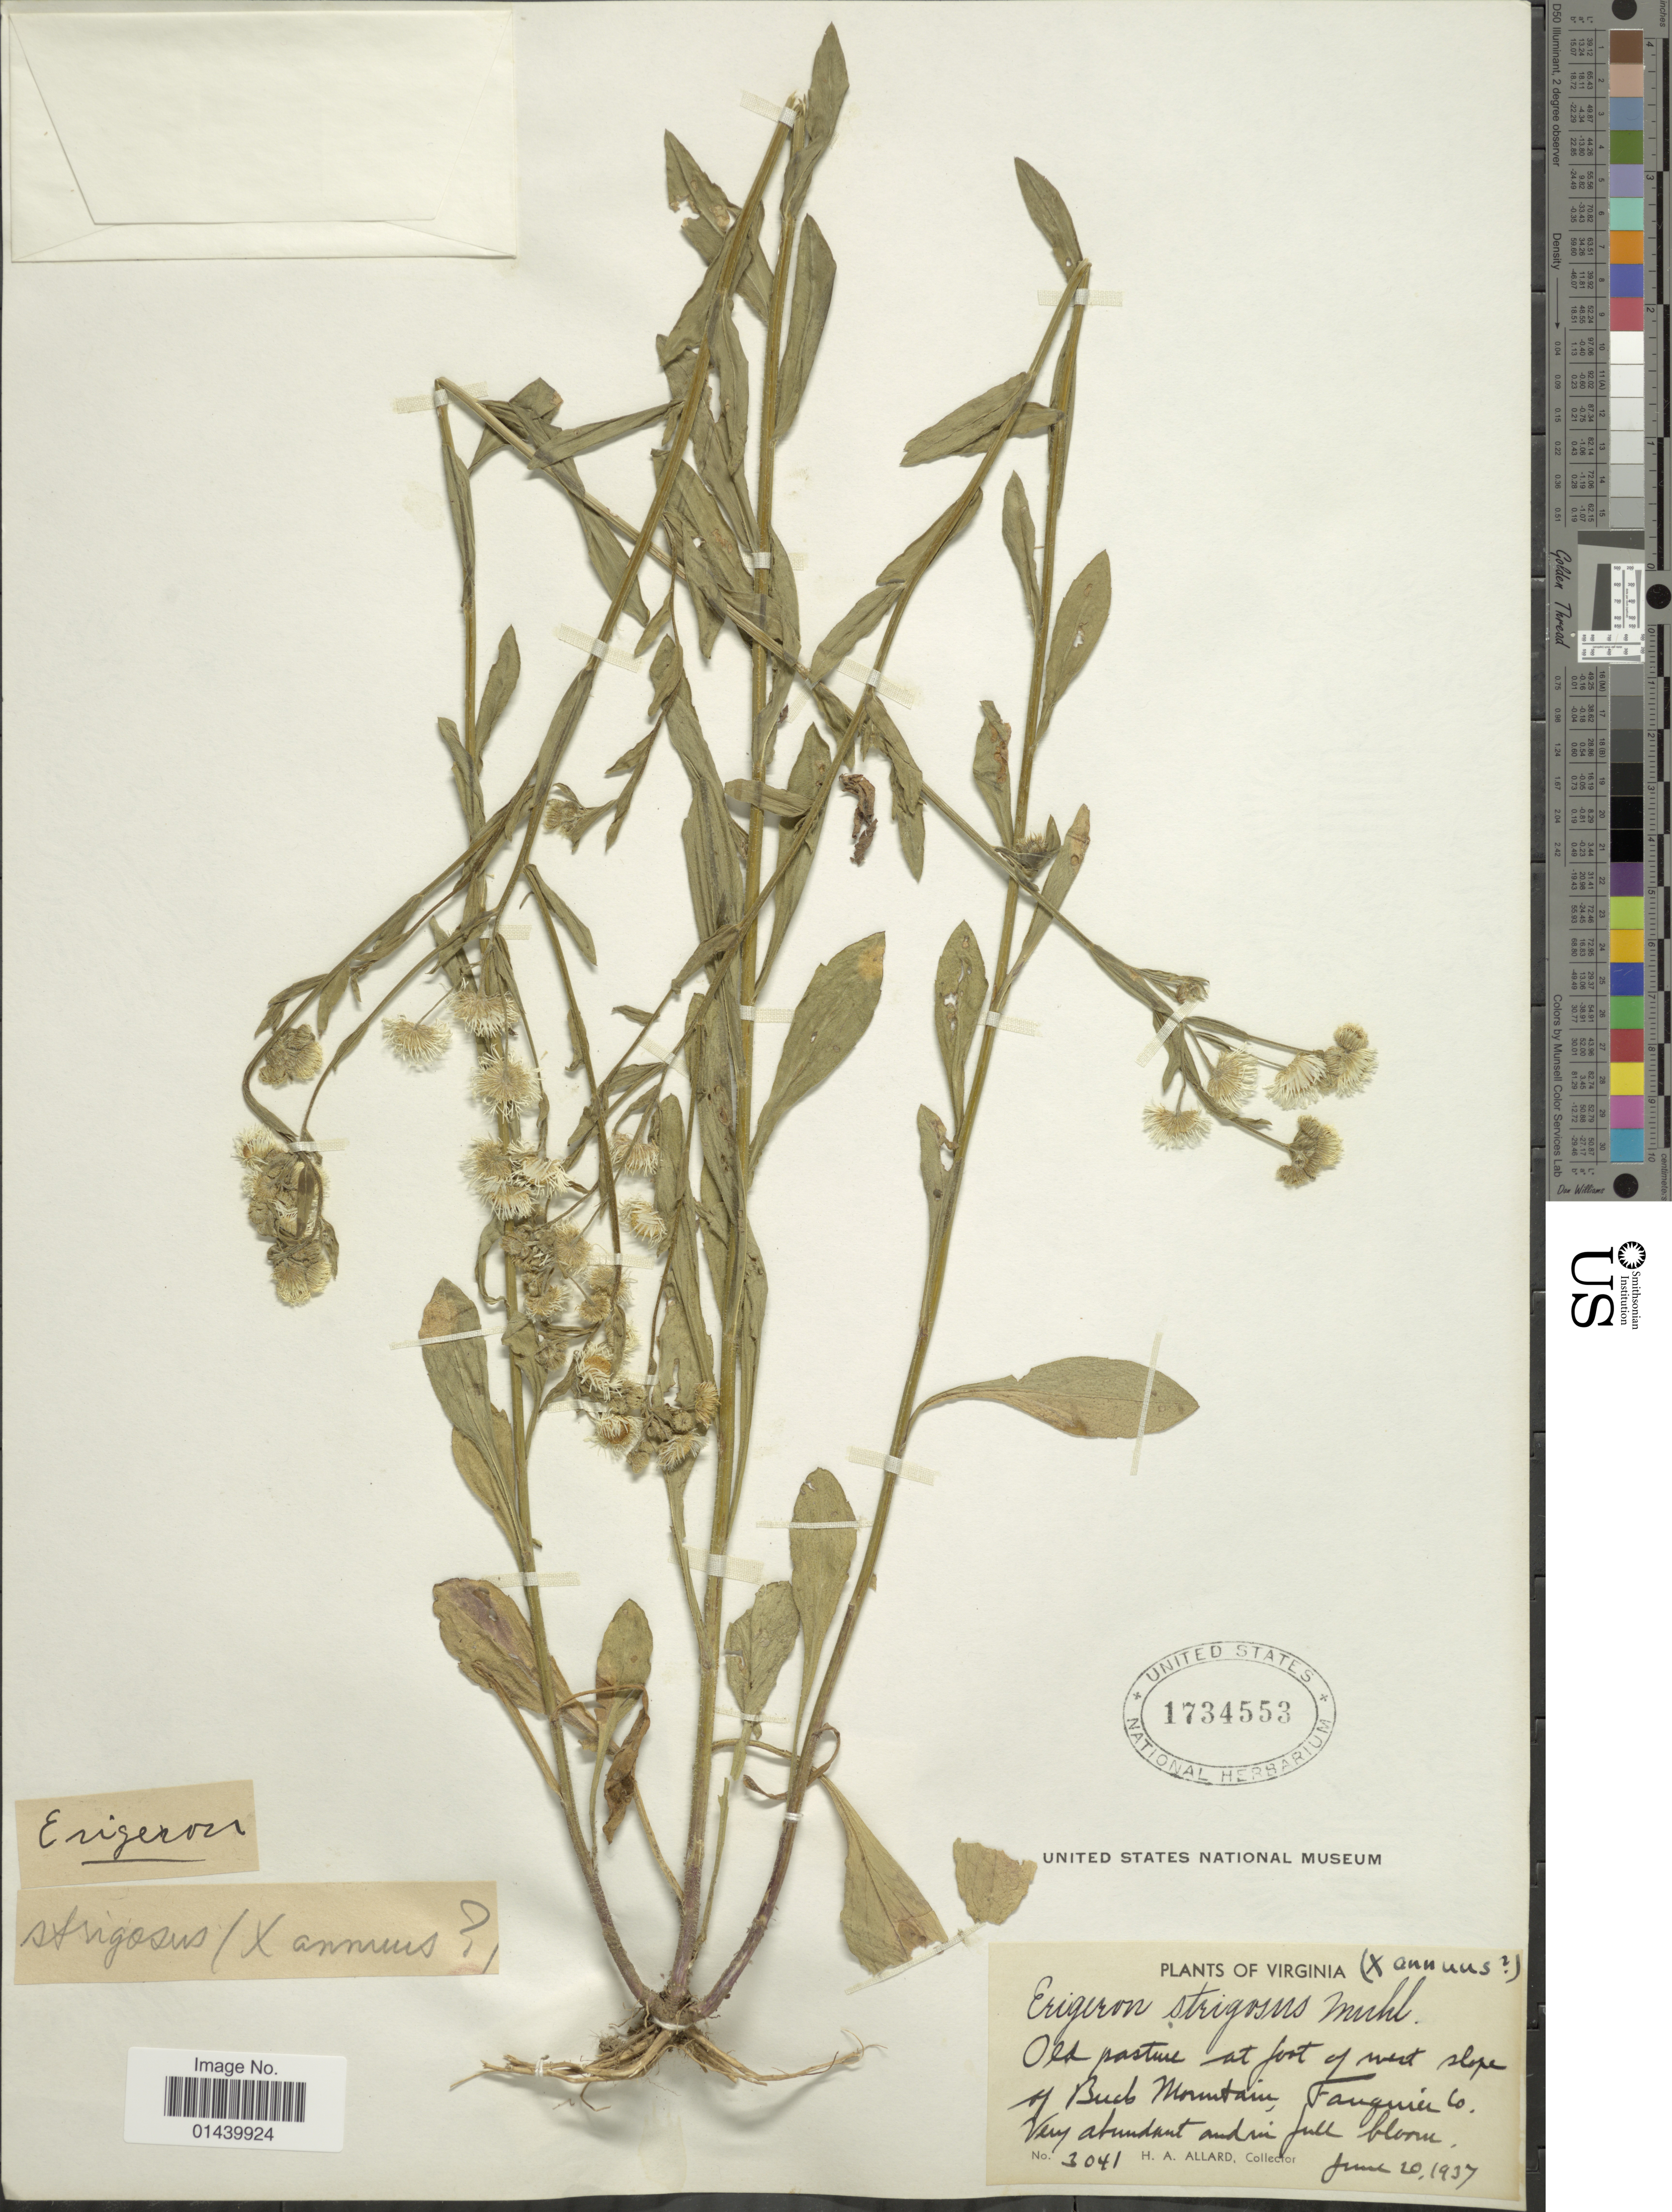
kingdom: Plantae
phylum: Tracheophyta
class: Magnoliopsida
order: Asterales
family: Asteraceae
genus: Erigeron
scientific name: Erigeron strigosus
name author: Muhl. ex Willd.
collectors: H. A. Allard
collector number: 3041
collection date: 1937-06-20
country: United States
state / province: Virginia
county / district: Fauquier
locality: Old pasture at foot of west slope of Buck Mountain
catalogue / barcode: US 1734553